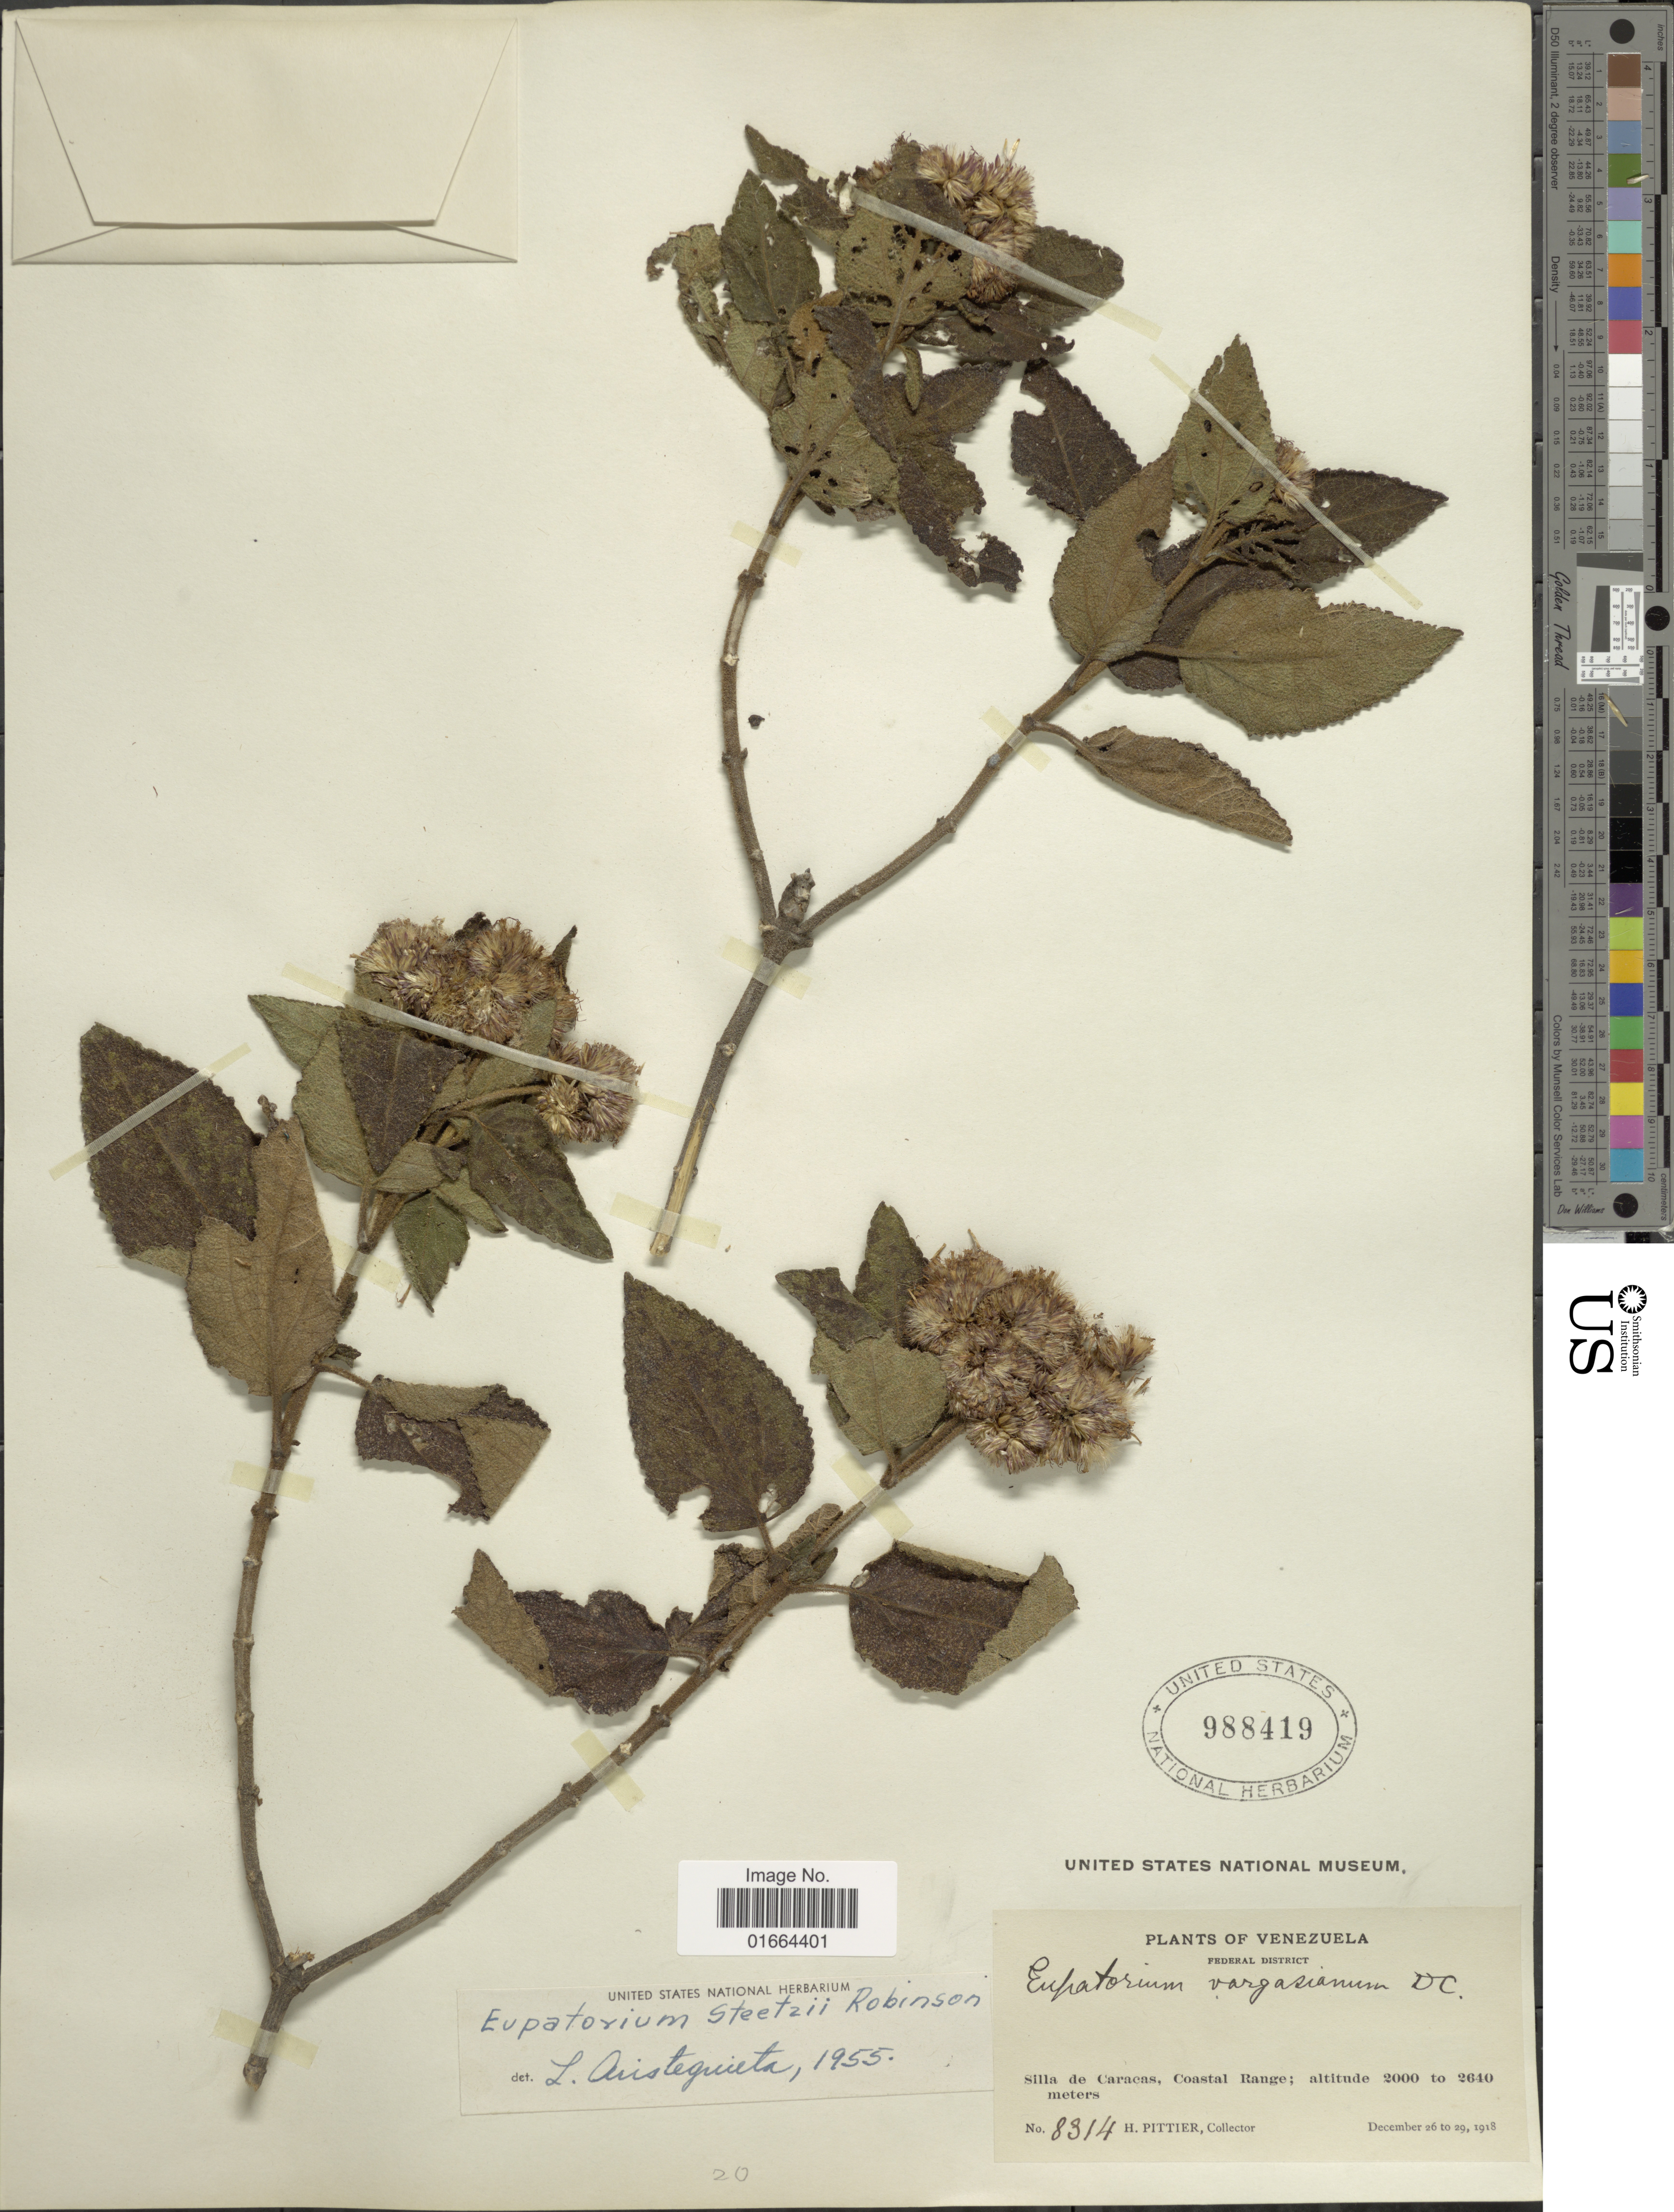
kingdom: Plantae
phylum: Tracheophyta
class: Magnoliopsida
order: Asterales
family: Asteraceae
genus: Badilloa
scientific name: Badilloa steetzii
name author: (B.L. Rob.) R.M. King & H. Rob.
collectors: H. F. Pittier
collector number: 8314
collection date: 1918-12-26/1918-12-29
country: Venezuela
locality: Federal District, Sill de Caracas, Coastal Range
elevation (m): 2000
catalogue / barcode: US 988419